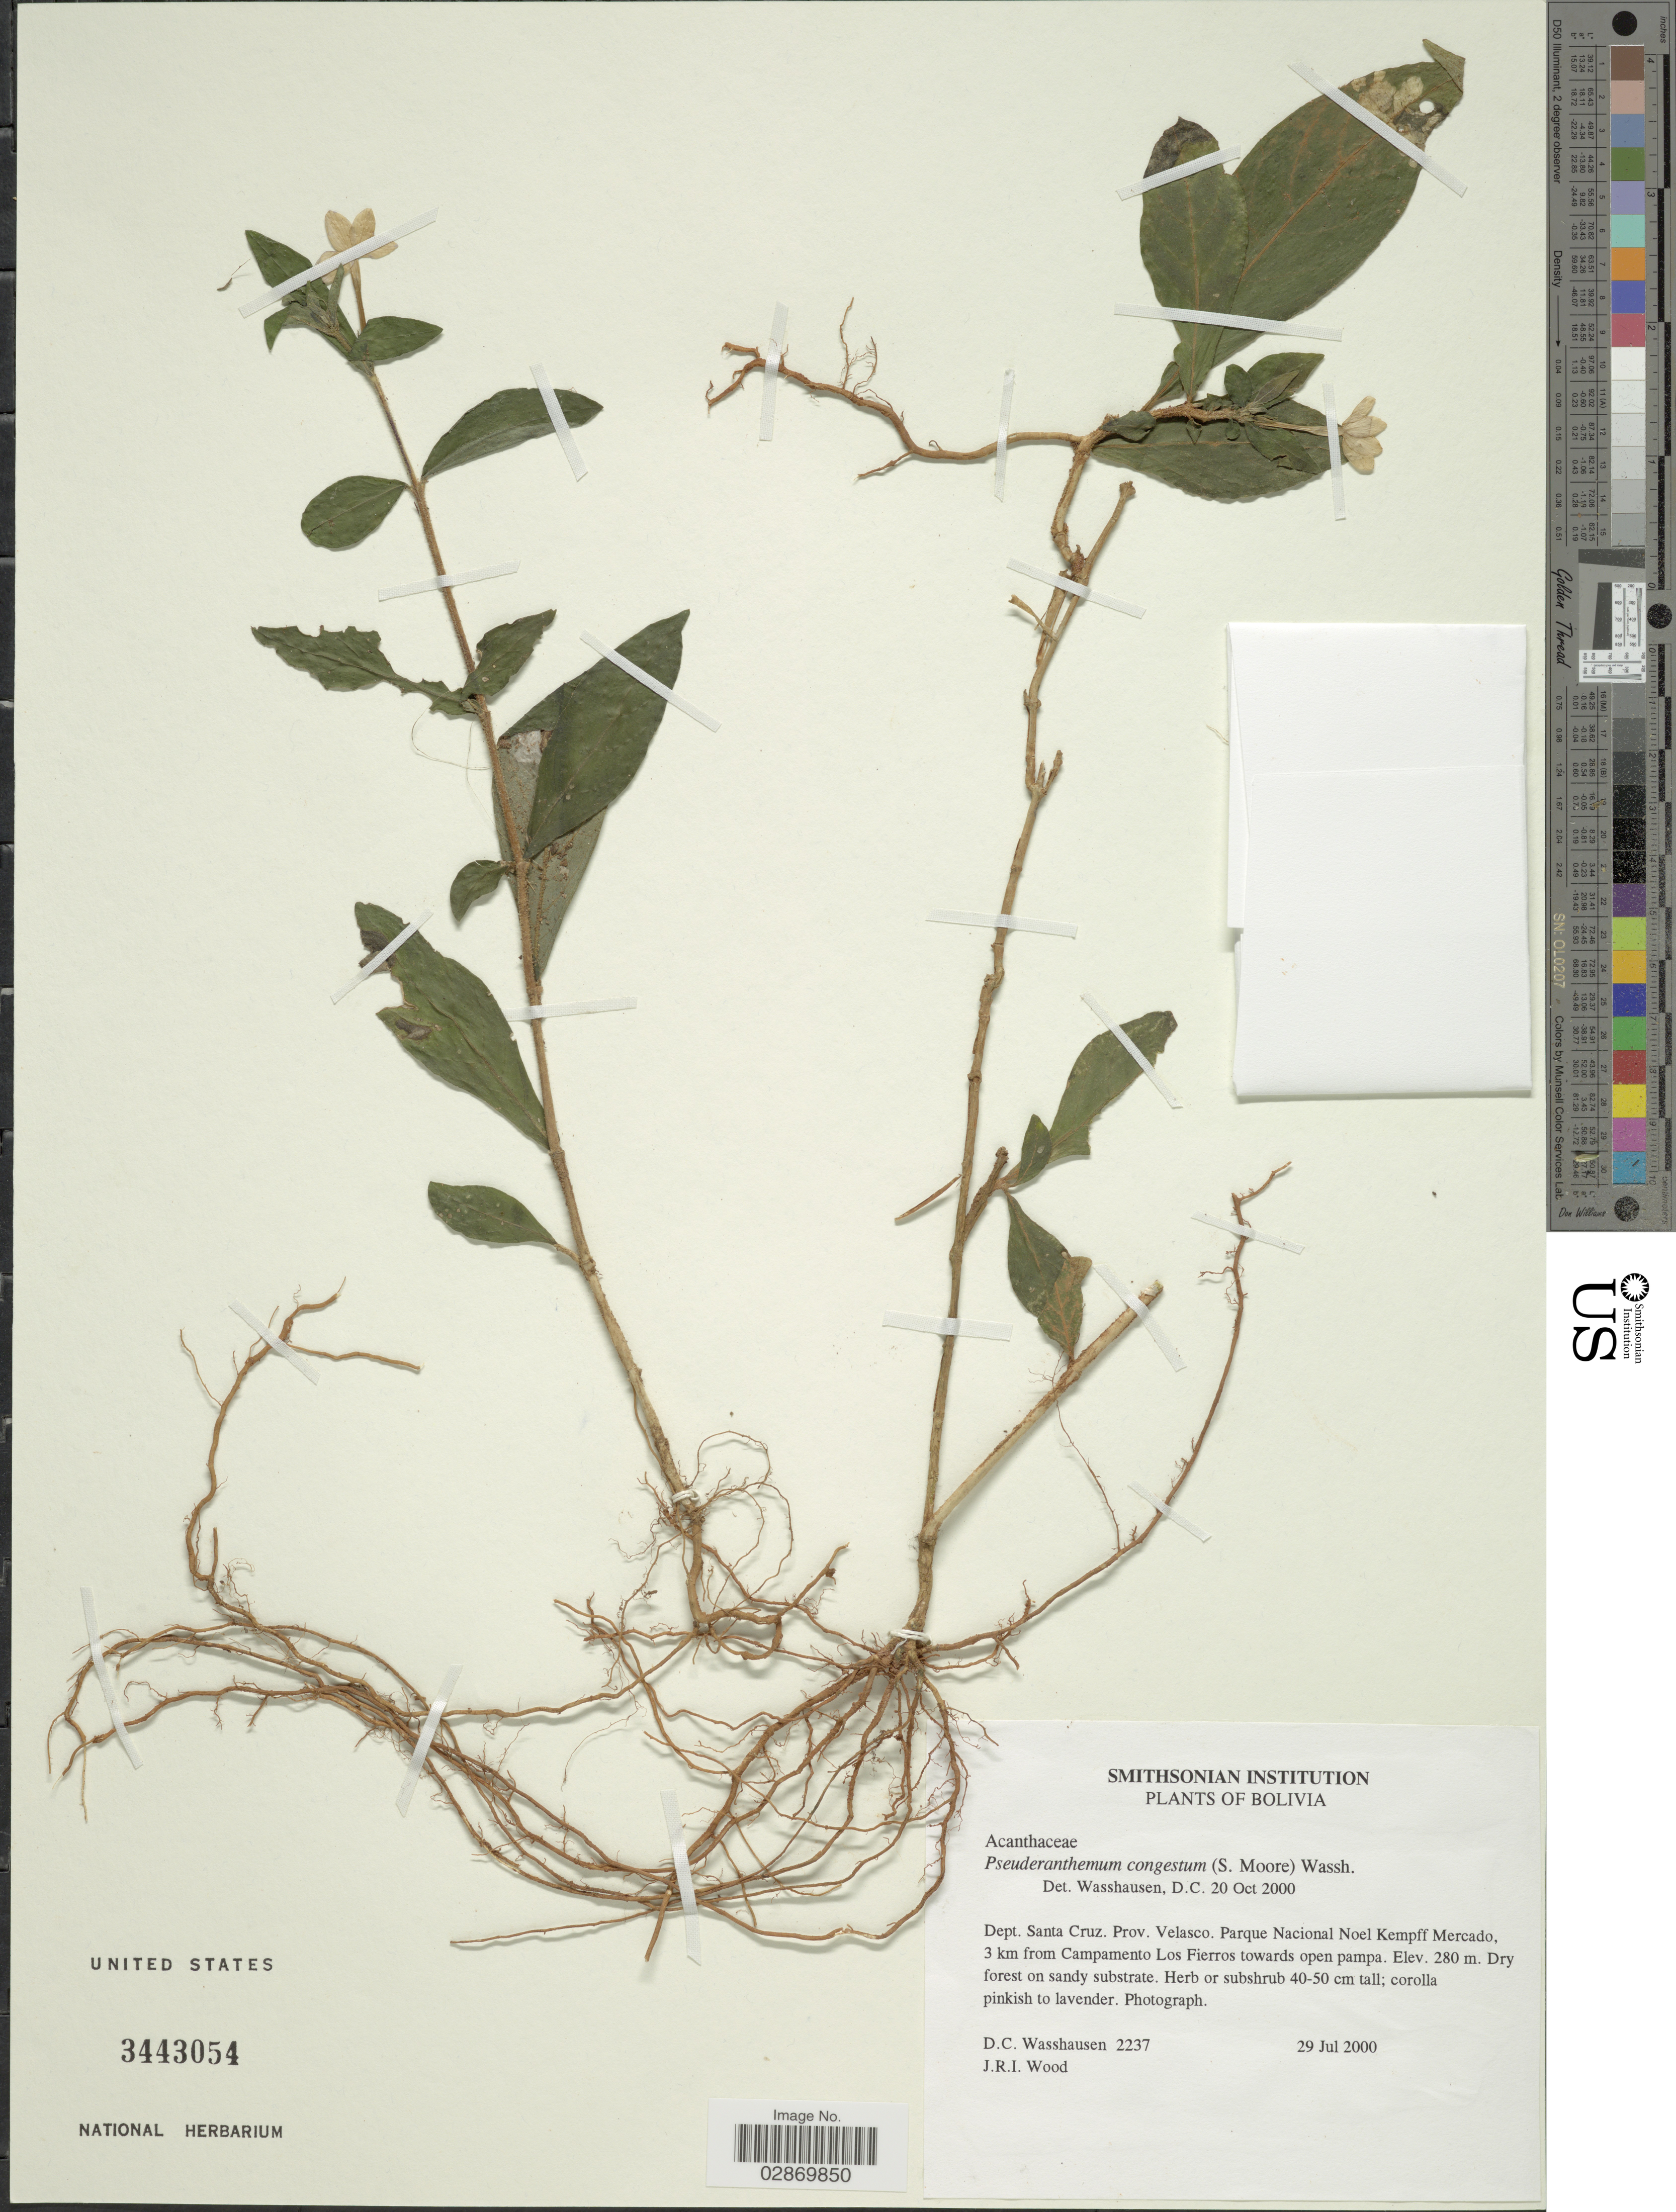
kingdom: Plantae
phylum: Tracheophyta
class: Magnoliopsida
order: Lamiales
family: Acanthaceae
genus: Pseuderanthemum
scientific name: Pseuderanthemum congestum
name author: (S. Moore) Wassh.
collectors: D. C. Wasshausen & J. R. I. Wood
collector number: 2237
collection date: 2000-07-29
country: Bolivia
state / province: Santa Cruz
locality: Dept. Santa Cruz, Prov. Velasco, Parque Nacional Noel Kempff Mercado, 3 km from Campamento Los Fierros towards open pampa.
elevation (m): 280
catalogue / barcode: US 3443054